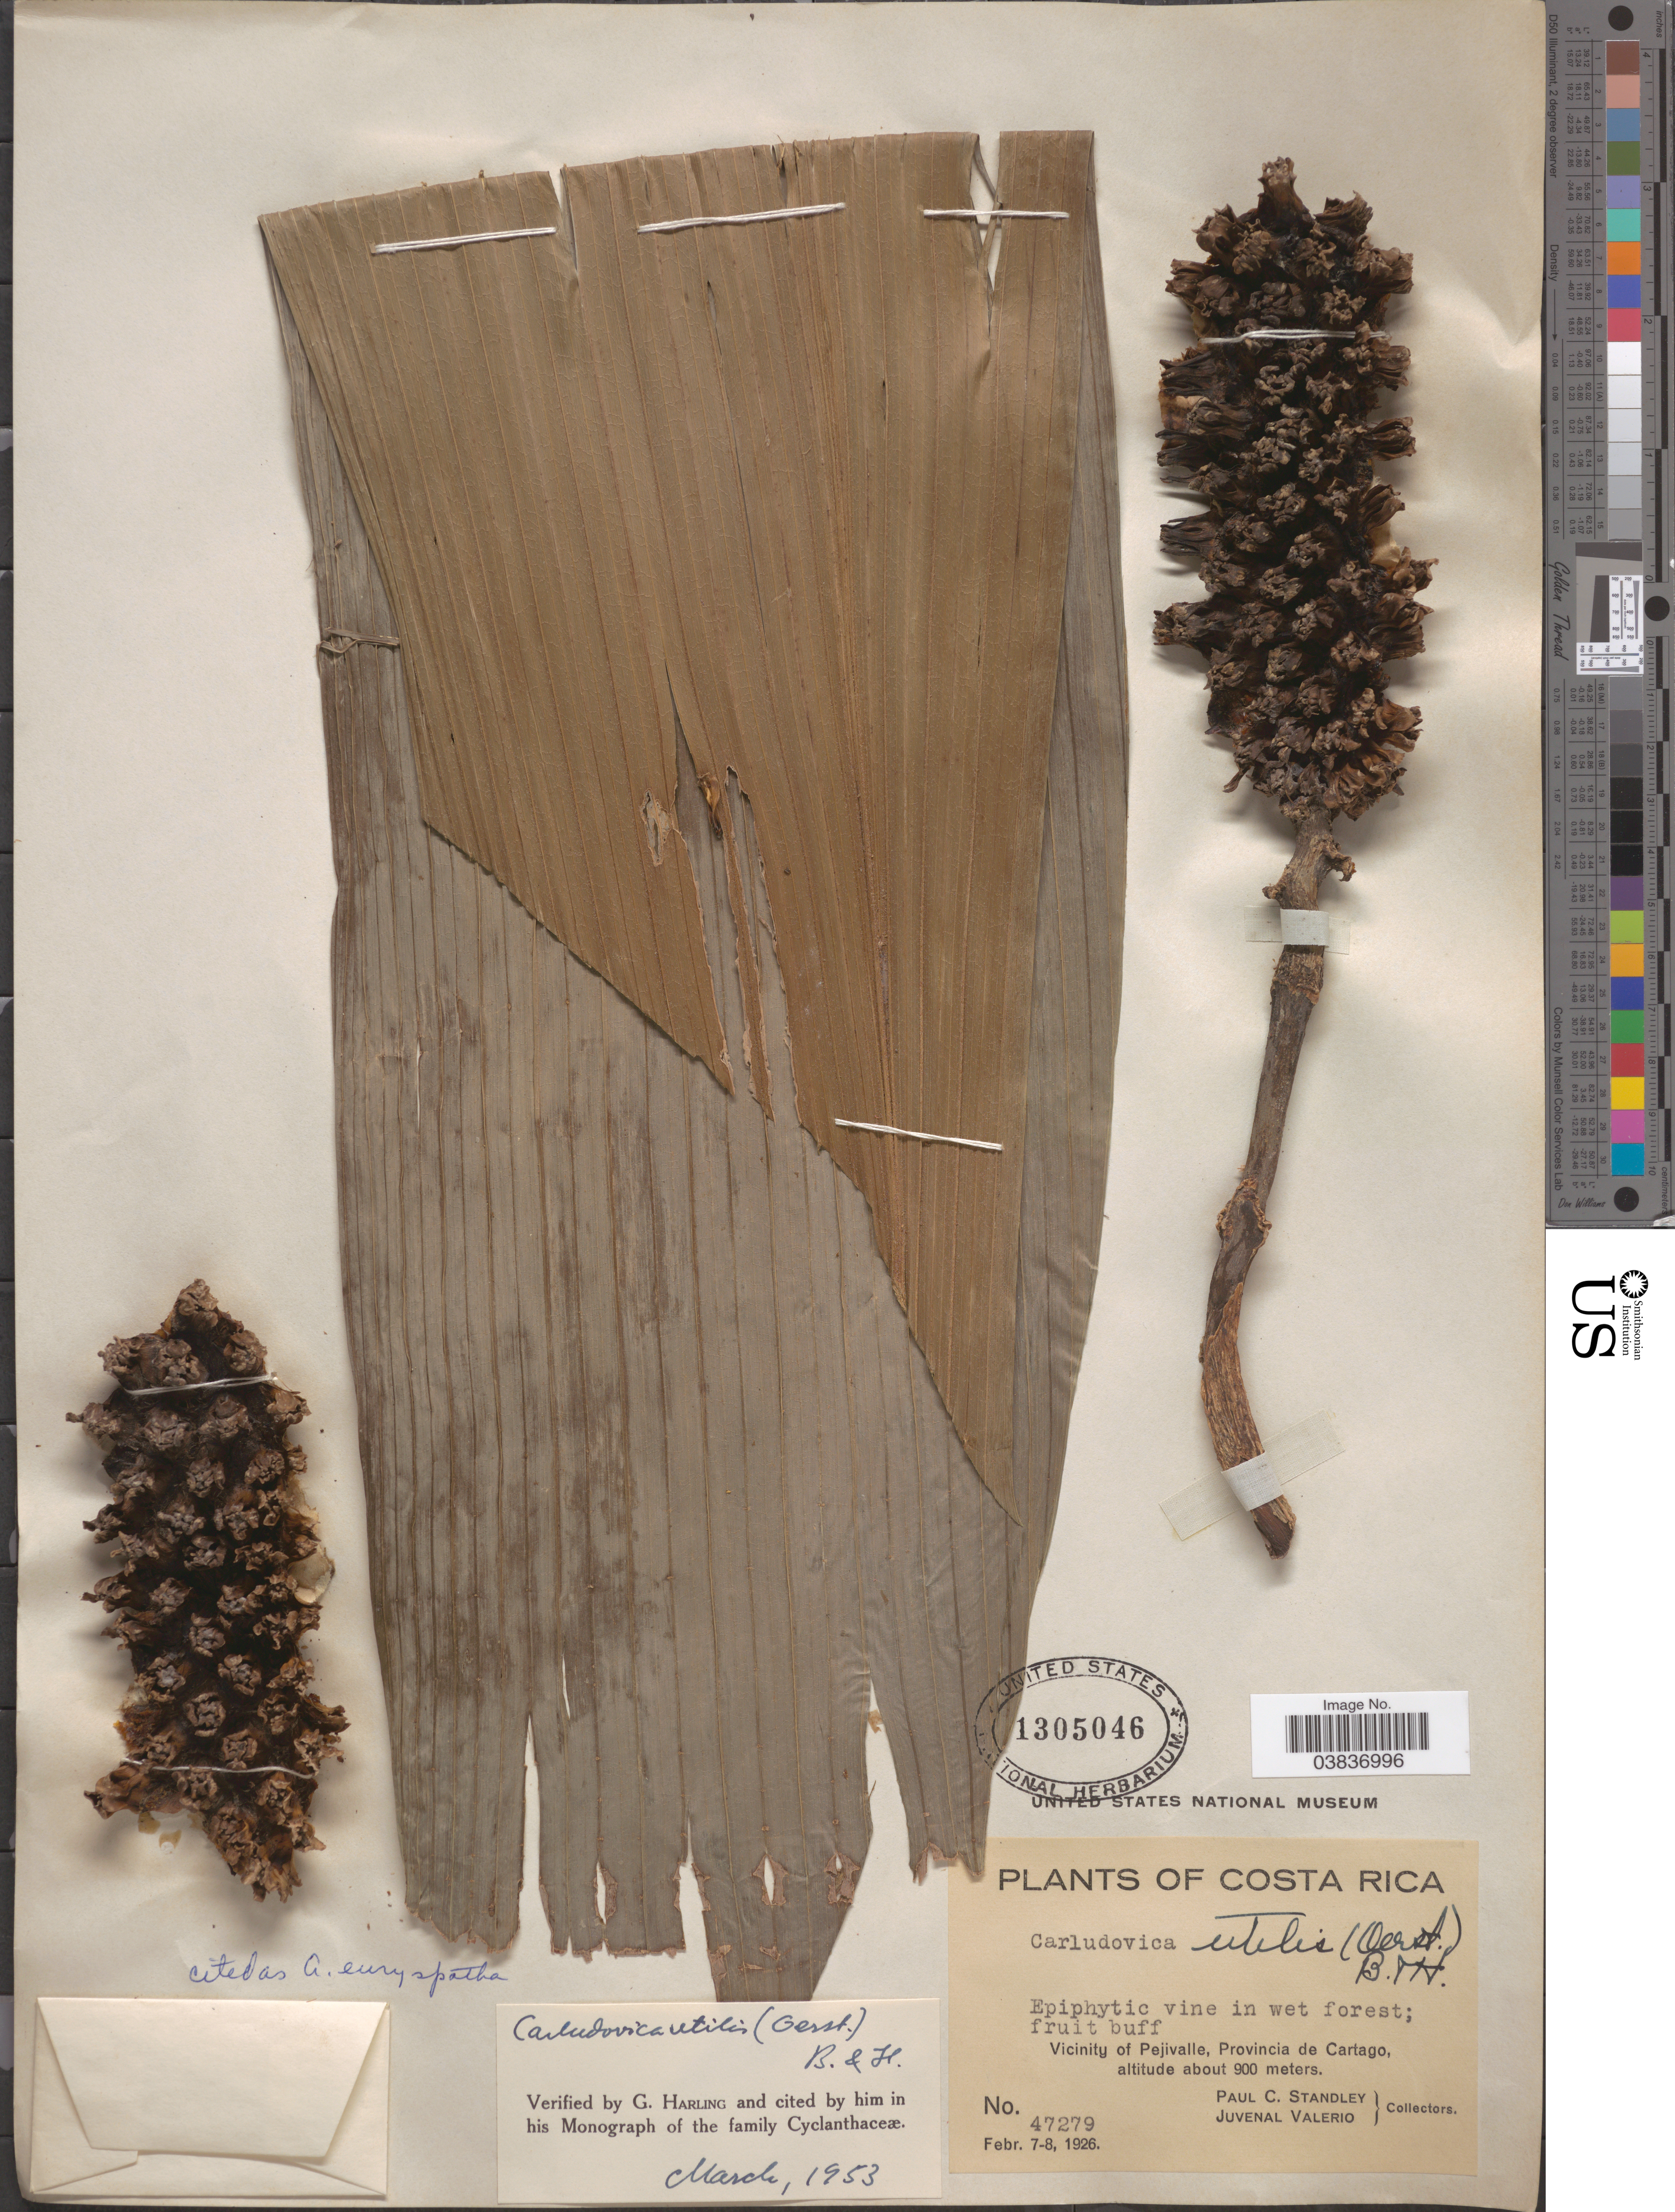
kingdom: Plantae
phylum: Tracheophyta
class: Liliopsida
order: Pandanales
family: Cyclanthaceae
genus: Asplundia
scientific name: Asplundia euryspatha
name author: Harling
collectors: P. C. Standley & J. Valerio R.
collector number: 47279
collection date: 1926-02-07/1926-02-08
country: Costa Rica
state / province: Cartago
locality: Vicinity of Pejivalle.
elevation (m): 900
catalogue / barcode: US 1305046